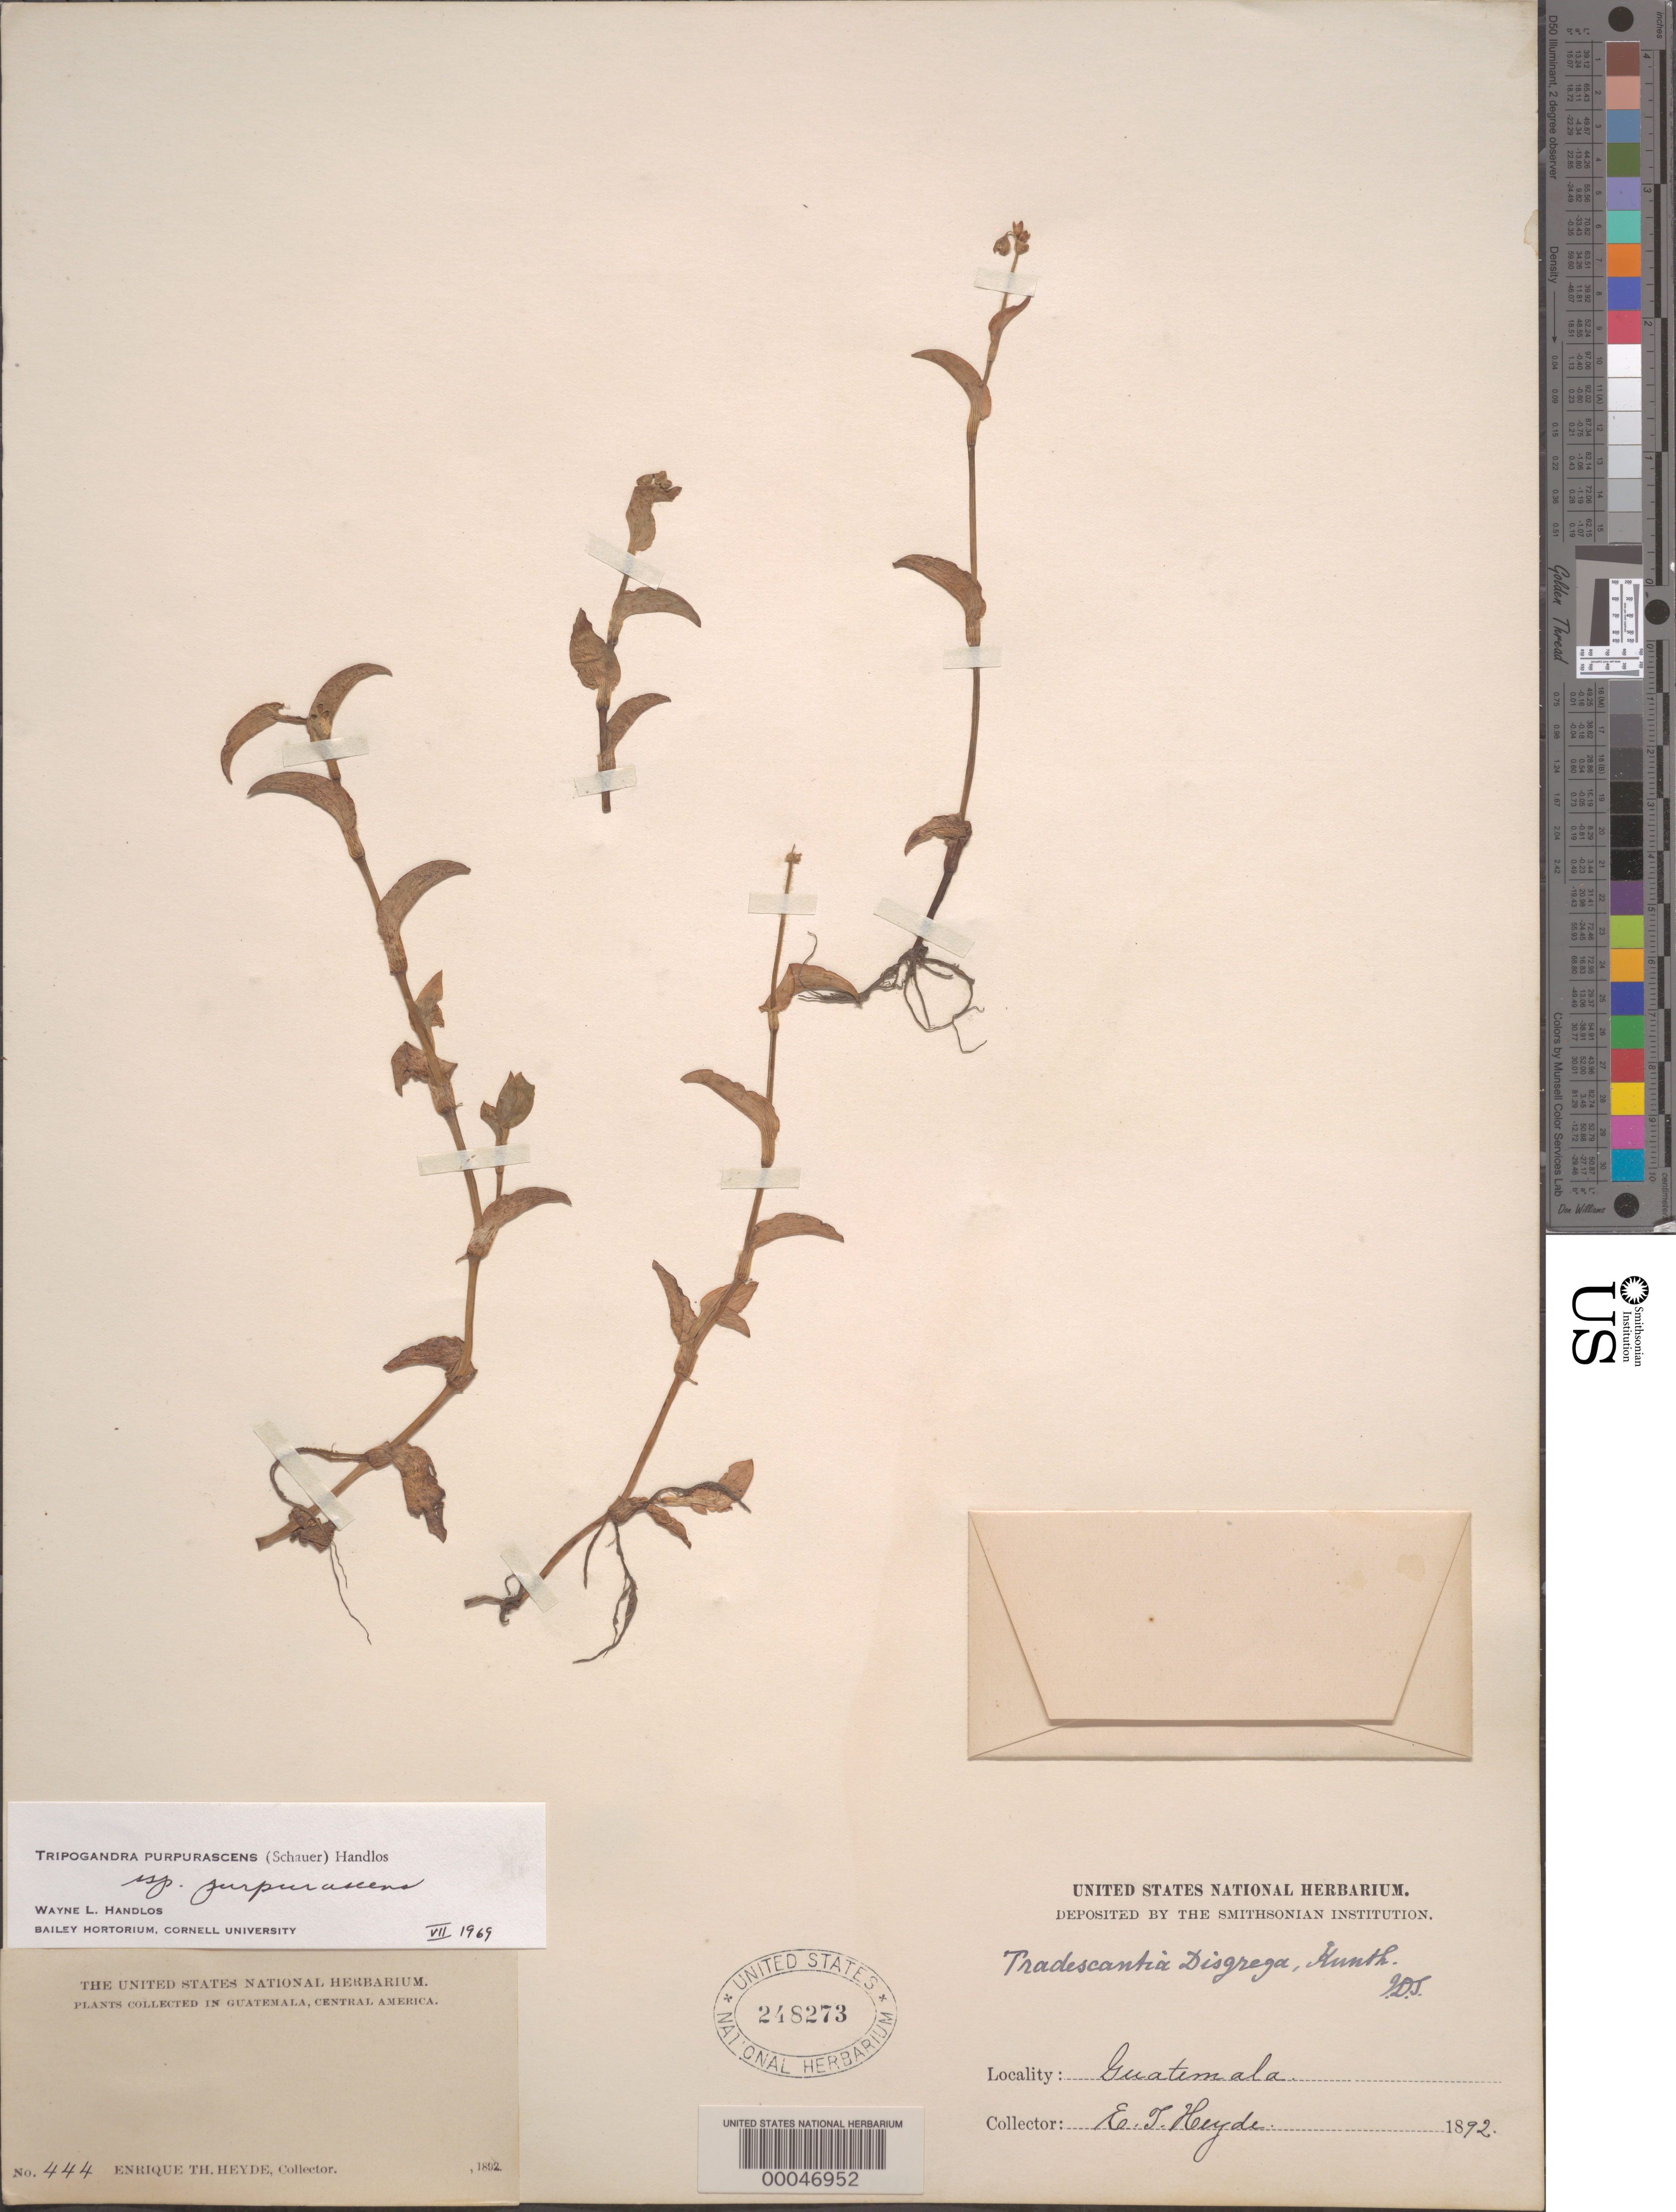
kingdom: Plantae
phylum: Tracheophyta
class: Liliopsida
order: Commelinales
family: Commelinaceae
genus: Tripogandra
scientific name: Tripogandra purpurascens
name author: (S. Schauer) Handlos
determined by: Handlos, W. L.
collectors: E. T. Heyde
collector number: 444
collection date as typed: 1892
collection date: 1892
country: Guatemala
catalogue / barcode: US 248273